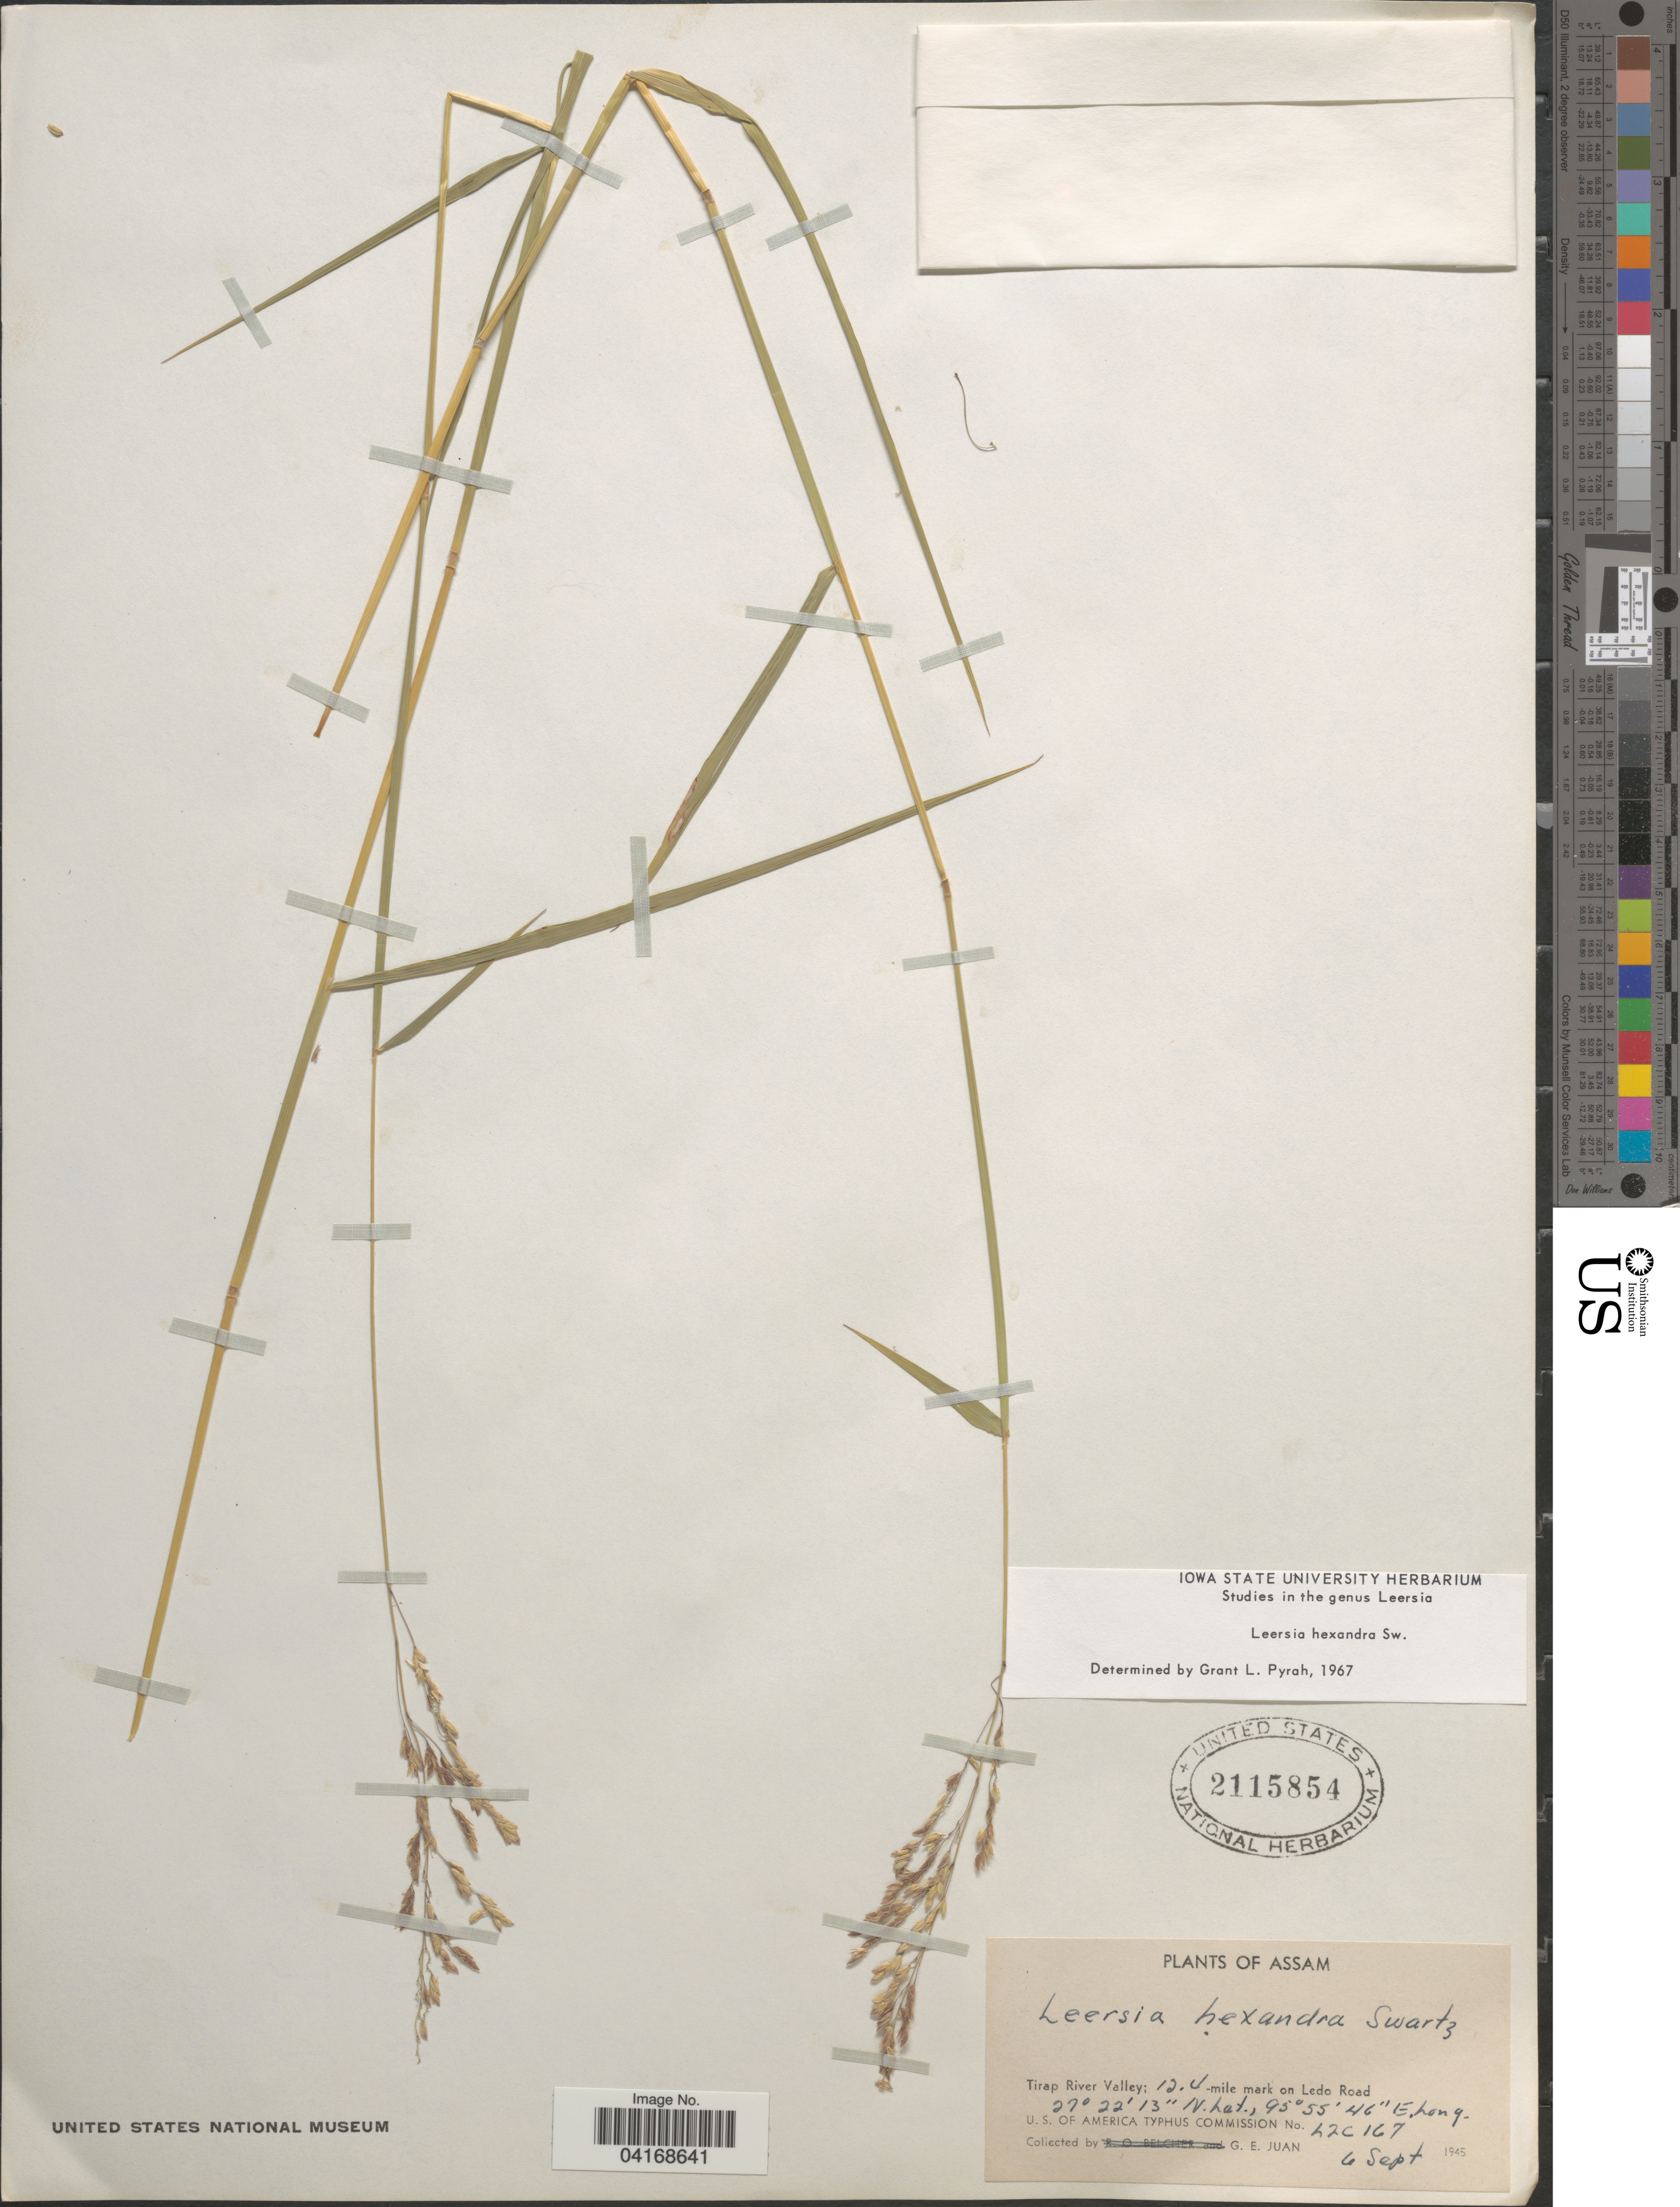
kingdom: Plantae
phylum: Tracheophyta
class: Liliopsida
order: Poales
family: Poaceae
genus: Leersia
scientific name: Leersia hexandra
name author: Sw.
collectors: G. Juan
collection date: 1945-09-06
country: India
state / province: Assam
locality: Tirap River Valley; 12.4 mile mark on Ledo Road.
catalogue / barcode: US 2115854